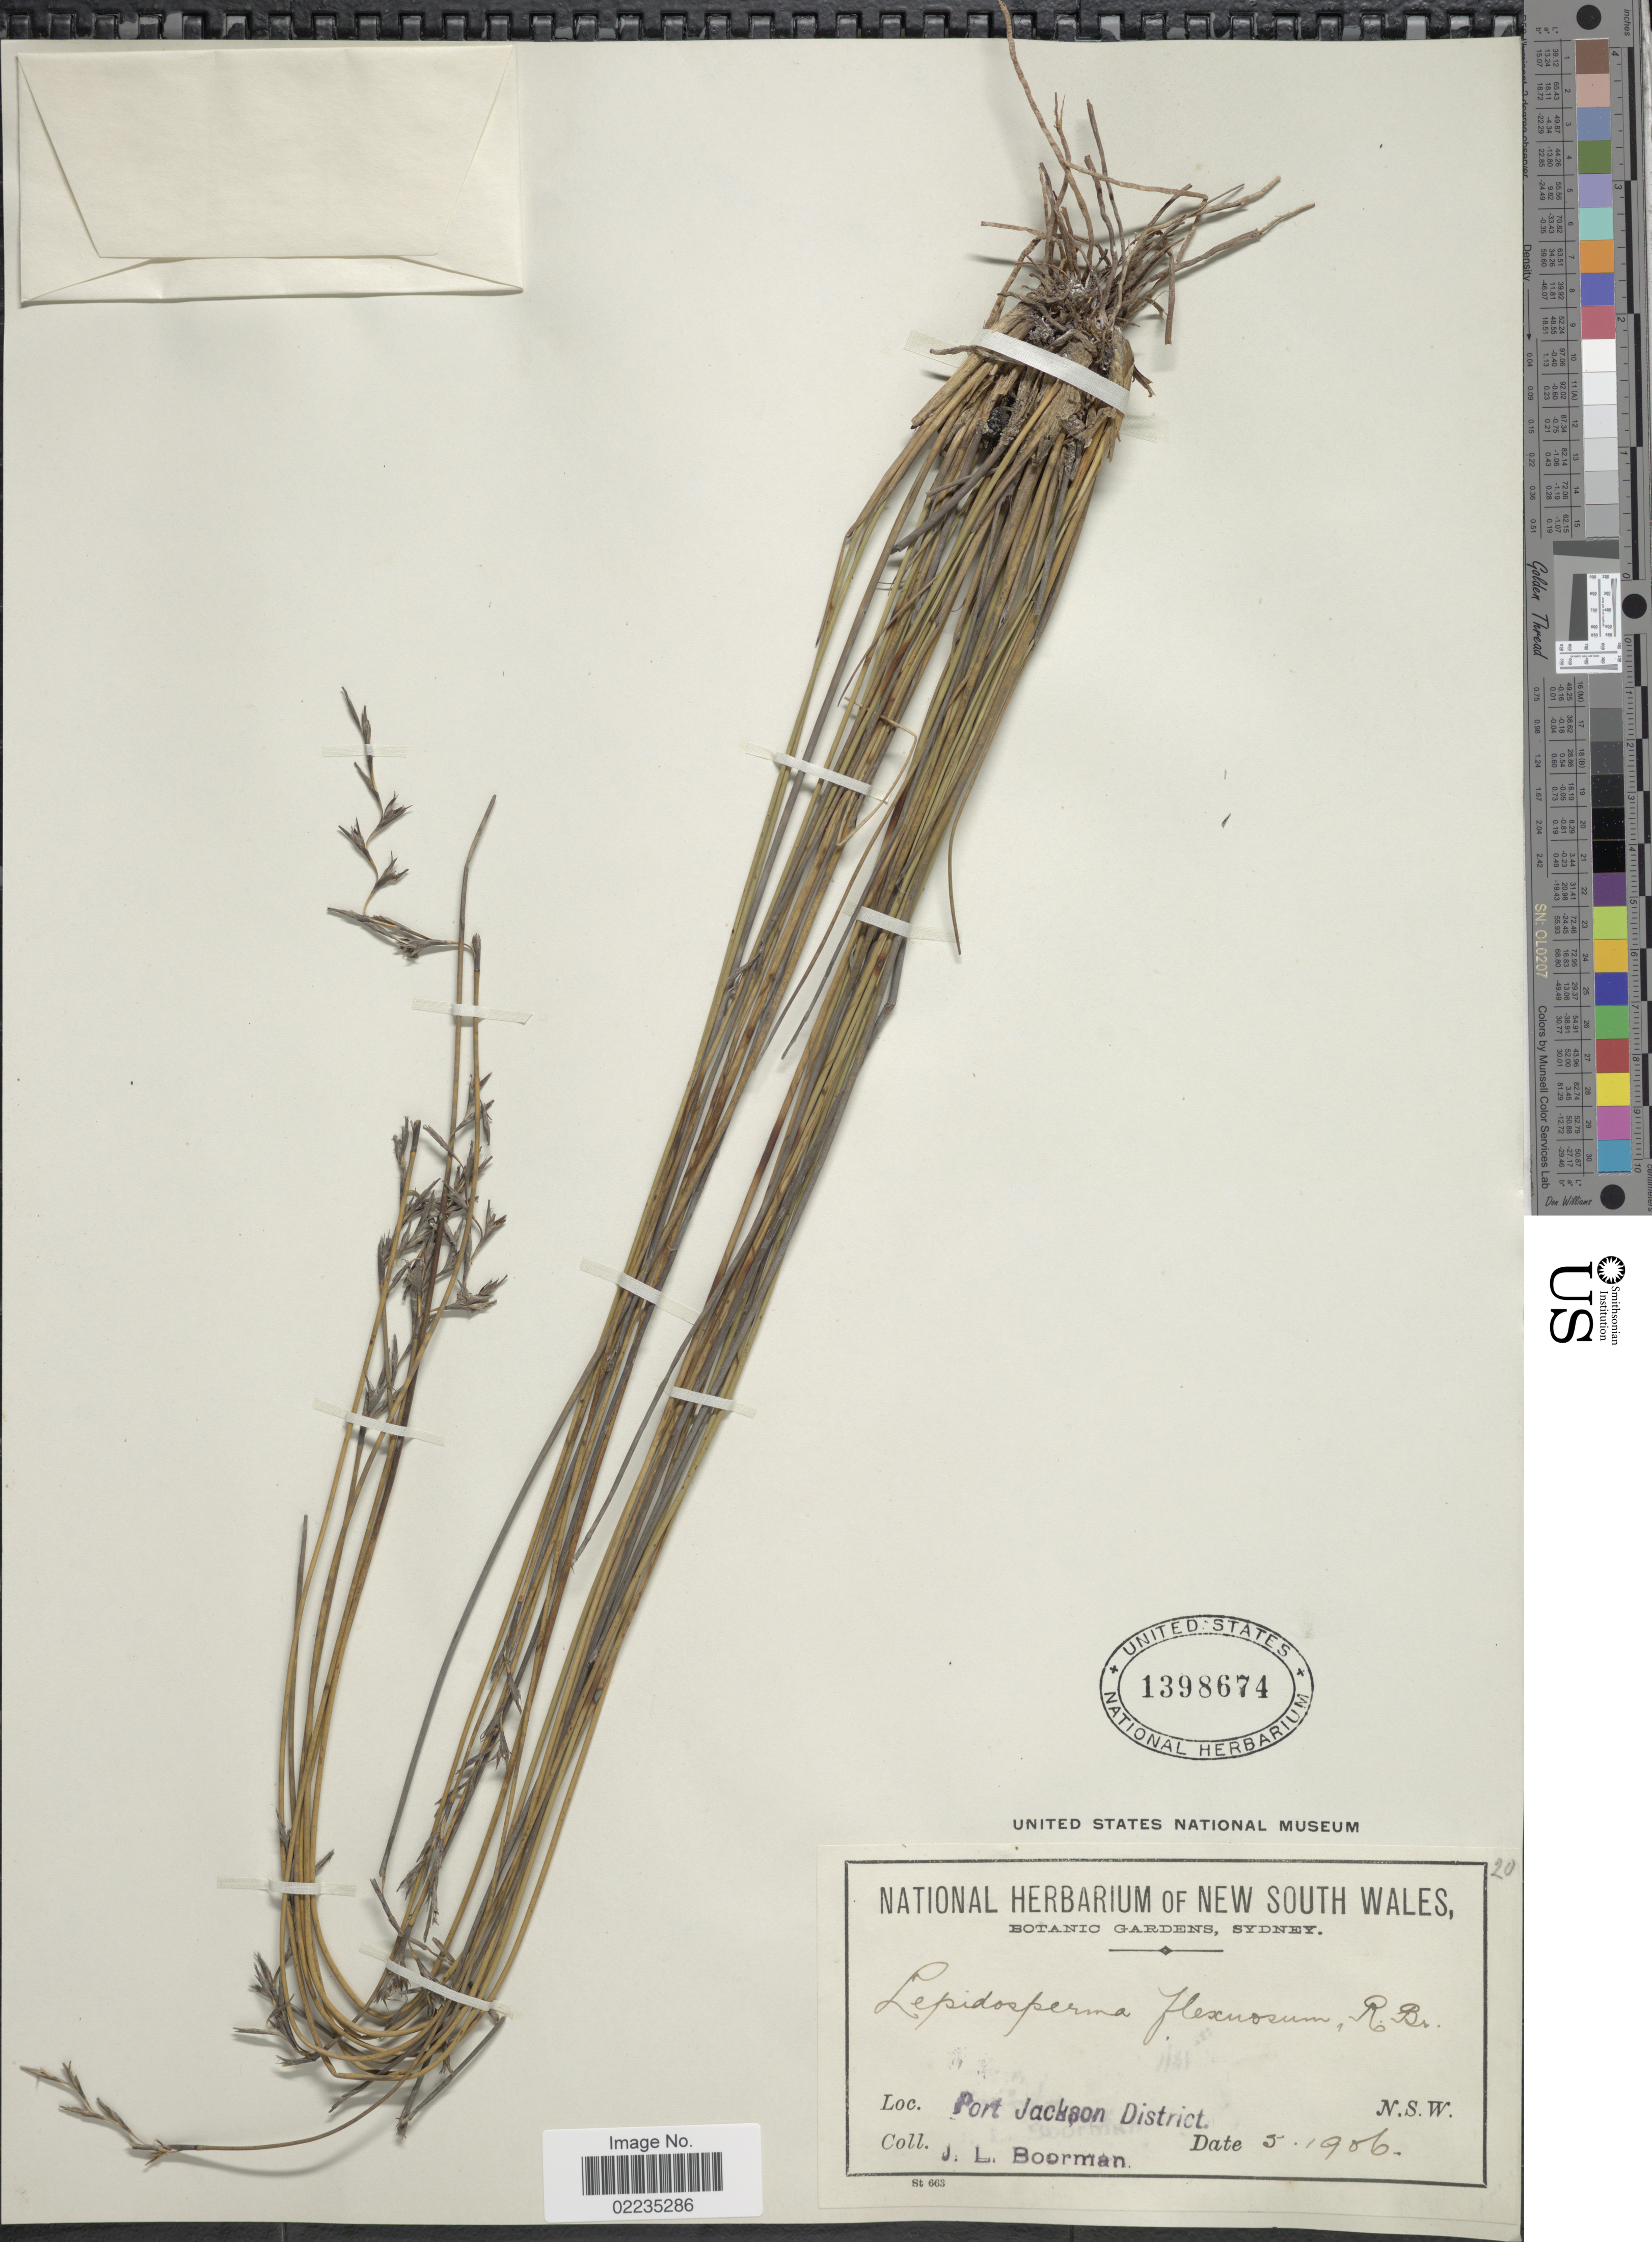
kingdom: Plantae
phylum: Tracheophyta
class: Liliopsida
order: Poales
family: Cyperaceae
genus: Lepidosperma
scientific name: Lepidosperma flexuosum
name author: R. Br.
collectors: J. Boorman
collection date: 1906-05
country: Australia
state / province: New South Wales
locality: Port Jackson District, N.S.W.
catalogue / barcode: US 1398674